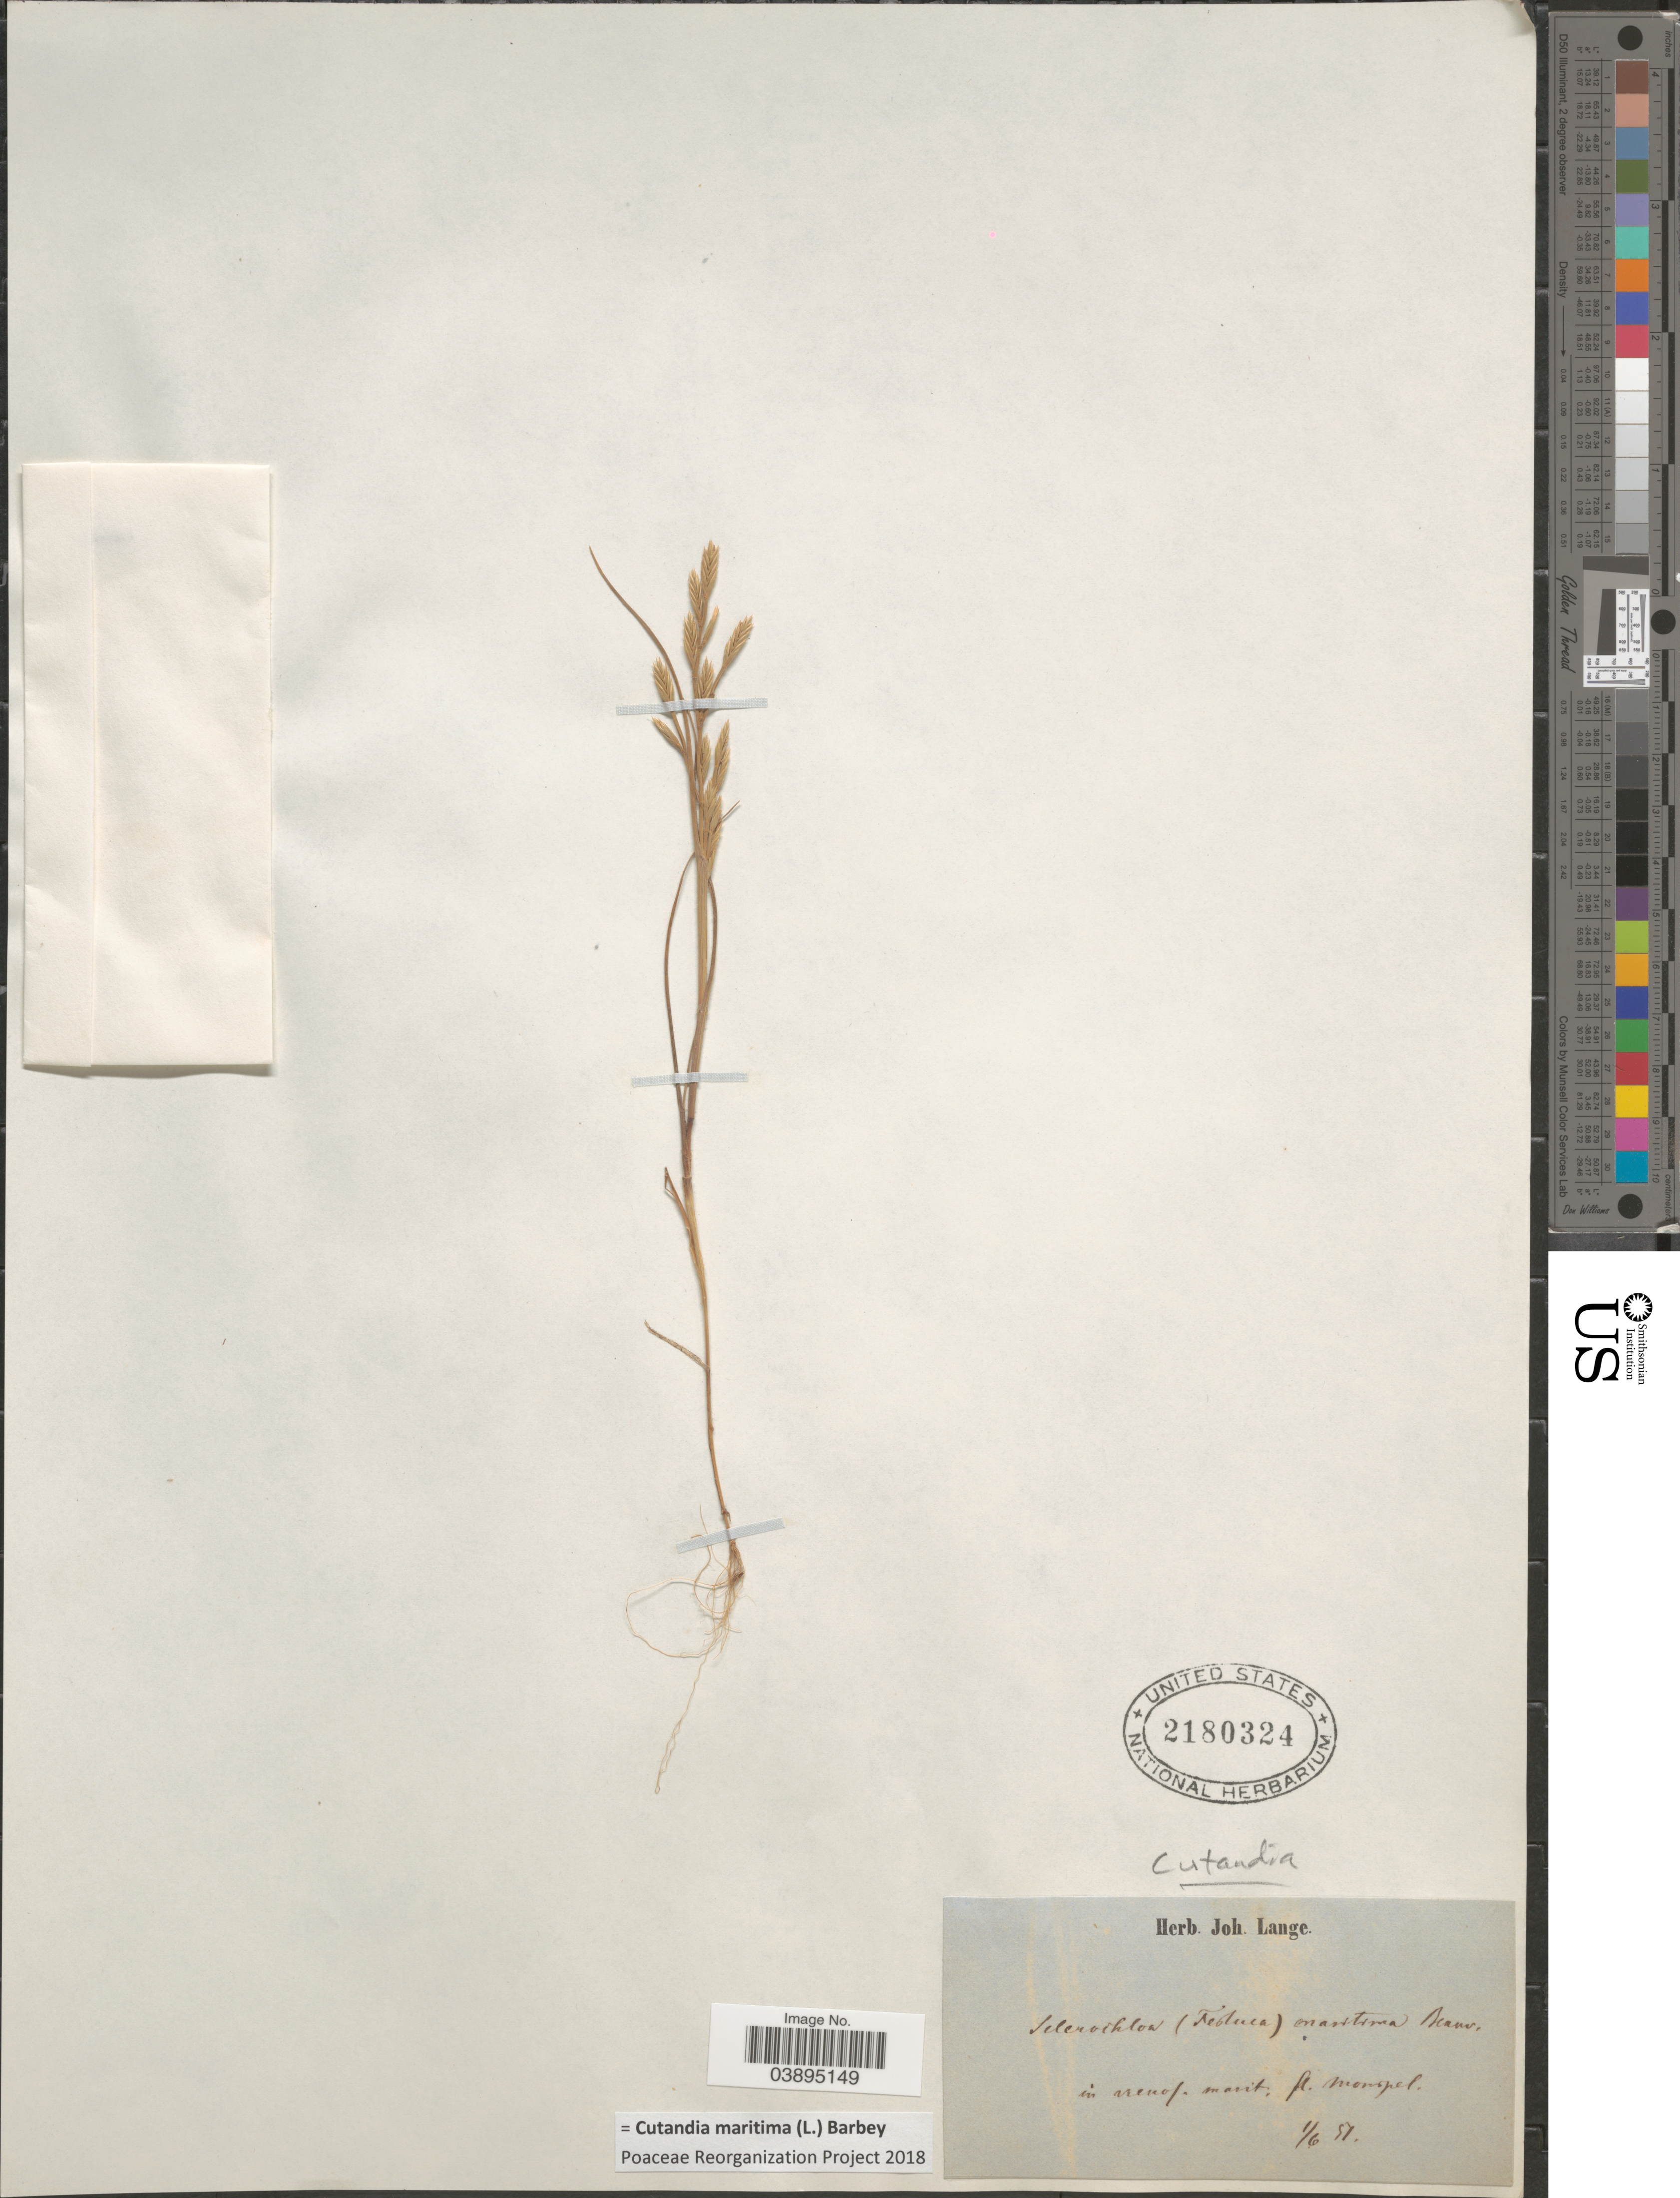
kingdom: Plantae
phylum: Tracheophyta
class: Liliopsida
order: Poales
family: Poaceae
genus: Cutandia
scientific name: Cutandia maritima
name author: (L.) Barbey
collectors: ex herb. Joh. Lange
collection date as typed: Transcribed d/m/y: 1/6/51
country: France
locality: In arenof. marit. fl. monspel.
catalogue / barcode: US 2180324